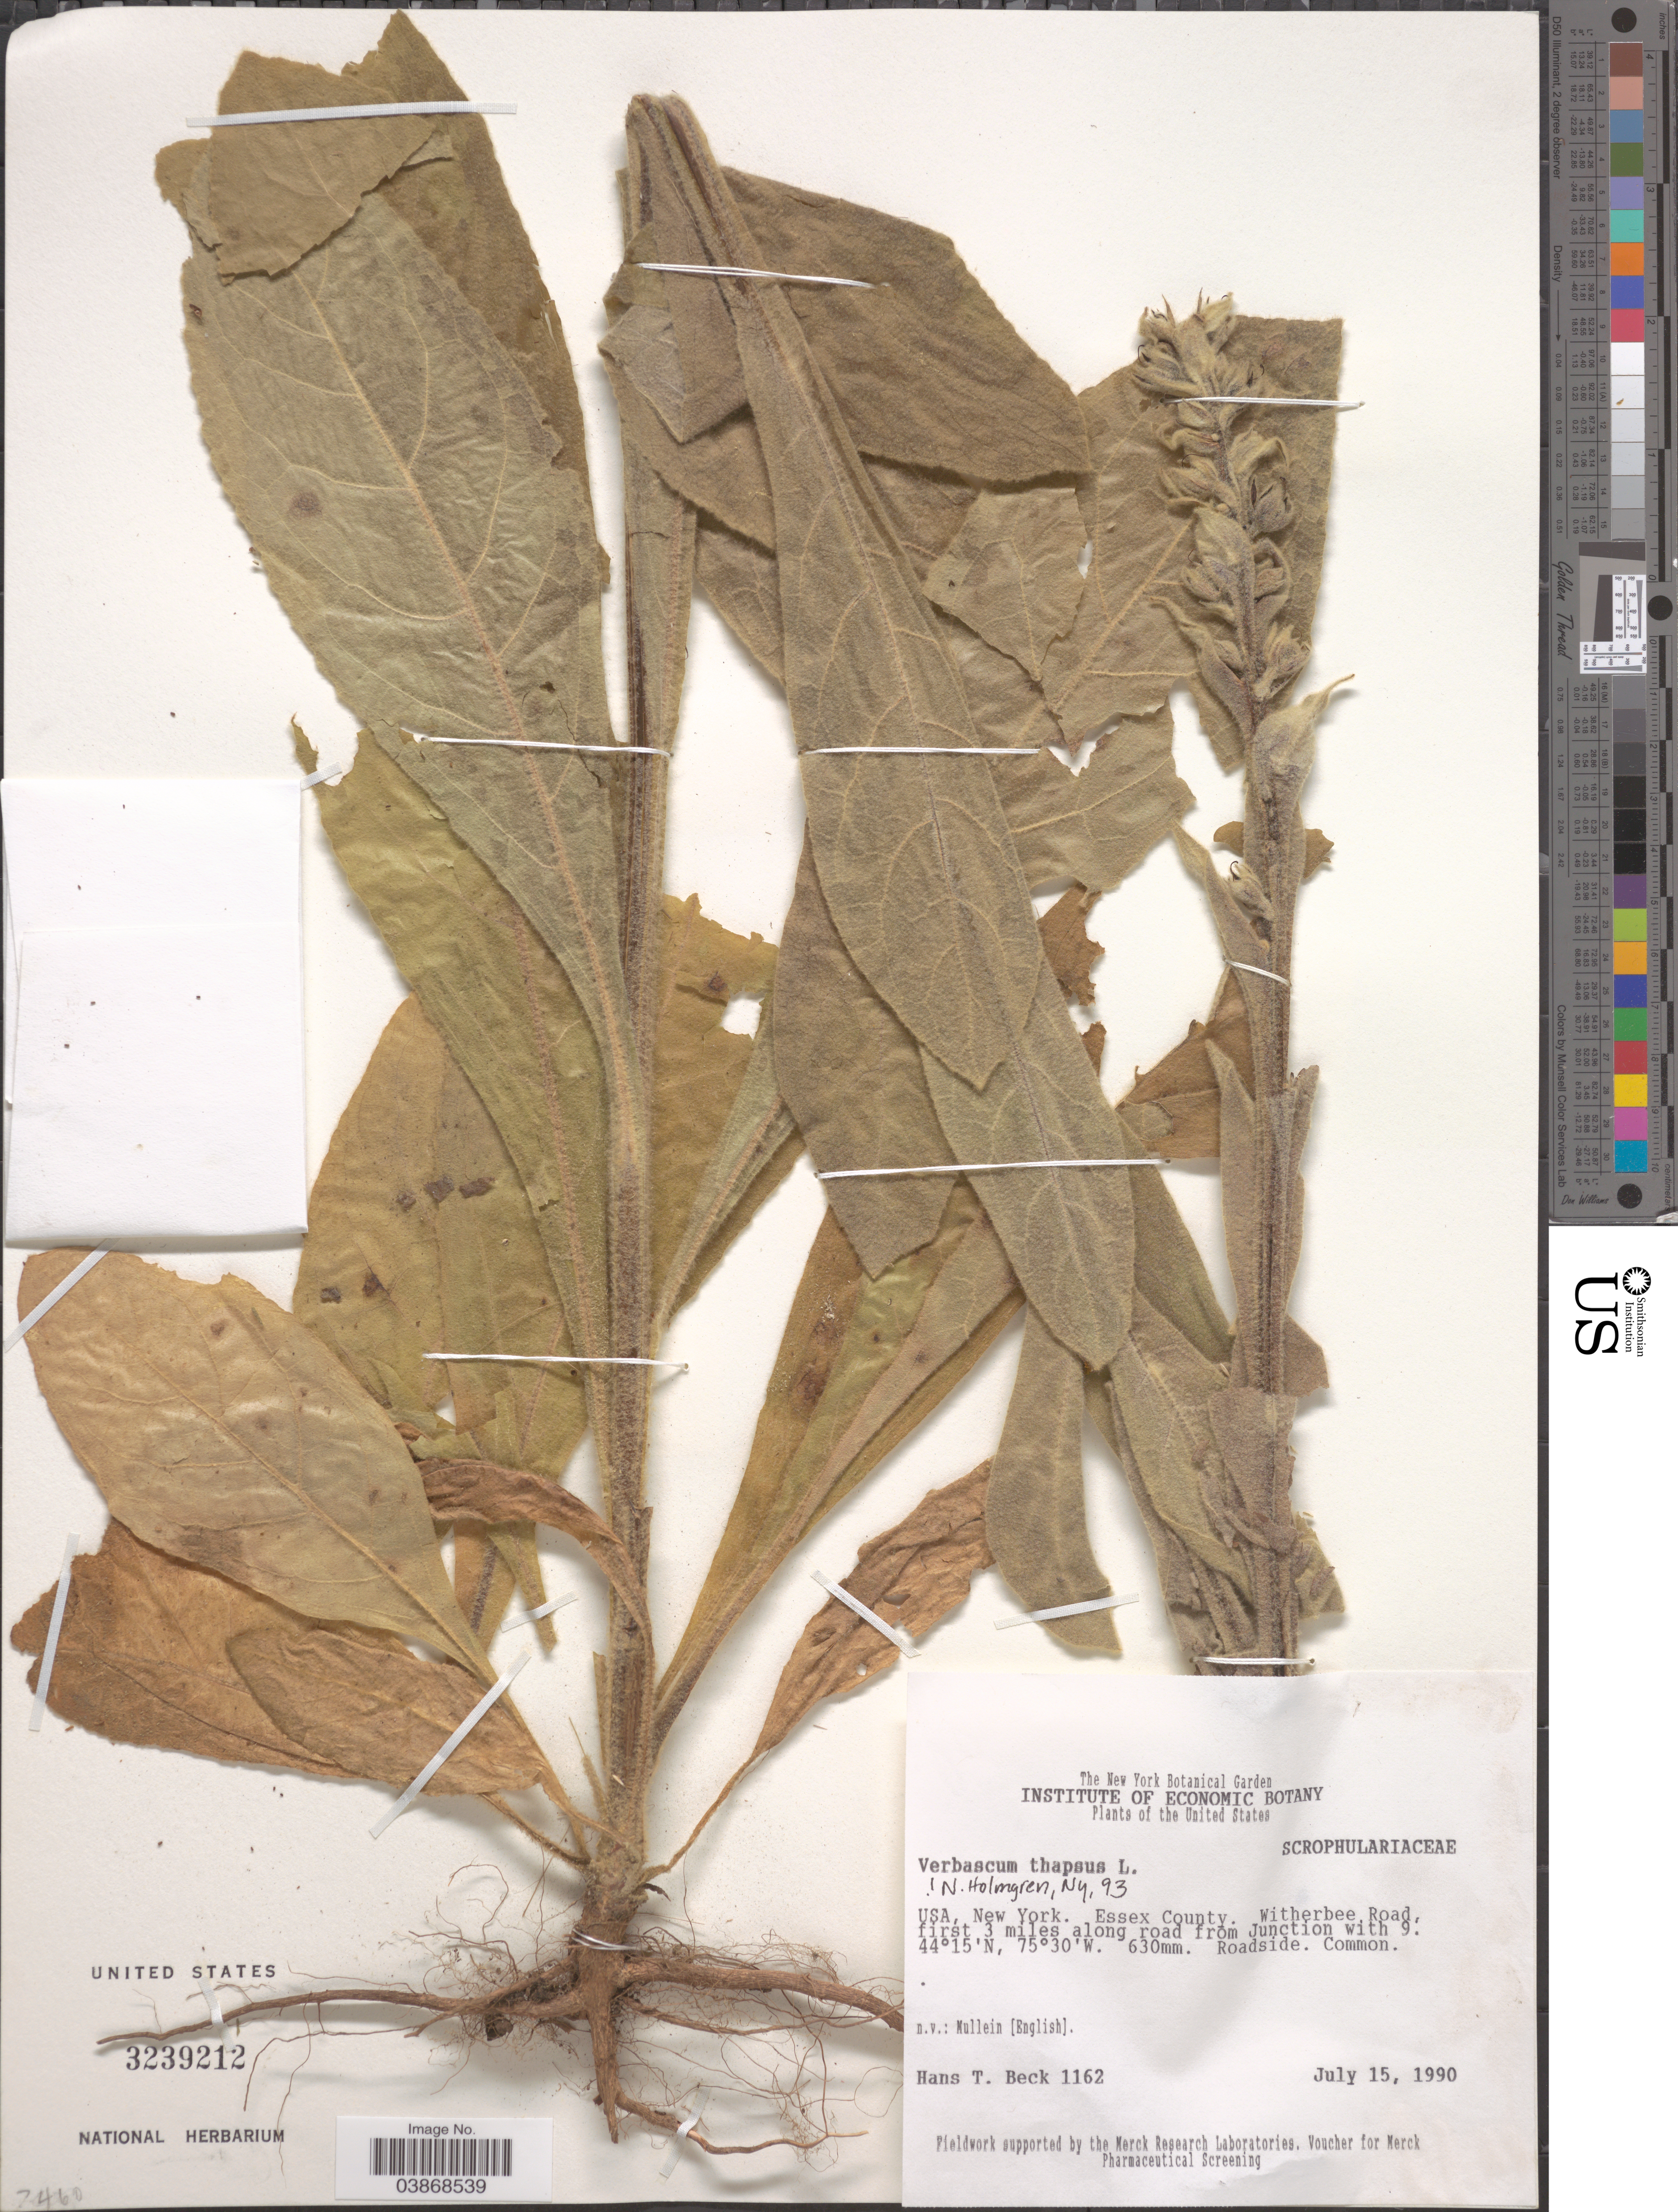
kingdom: Plantae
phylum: Tracheophyta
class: Magnoliopsida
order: Lamiales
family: Scrophulariaceae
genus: Verbascum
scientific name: Verbascum thapsus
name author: L.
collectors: H. T. Beck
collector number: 1162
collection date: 1990-07-15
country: United States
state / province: New York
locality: Essex County. Witherbee Road, first 3 miles along road from Junction with 9.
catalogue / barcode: US 3239212